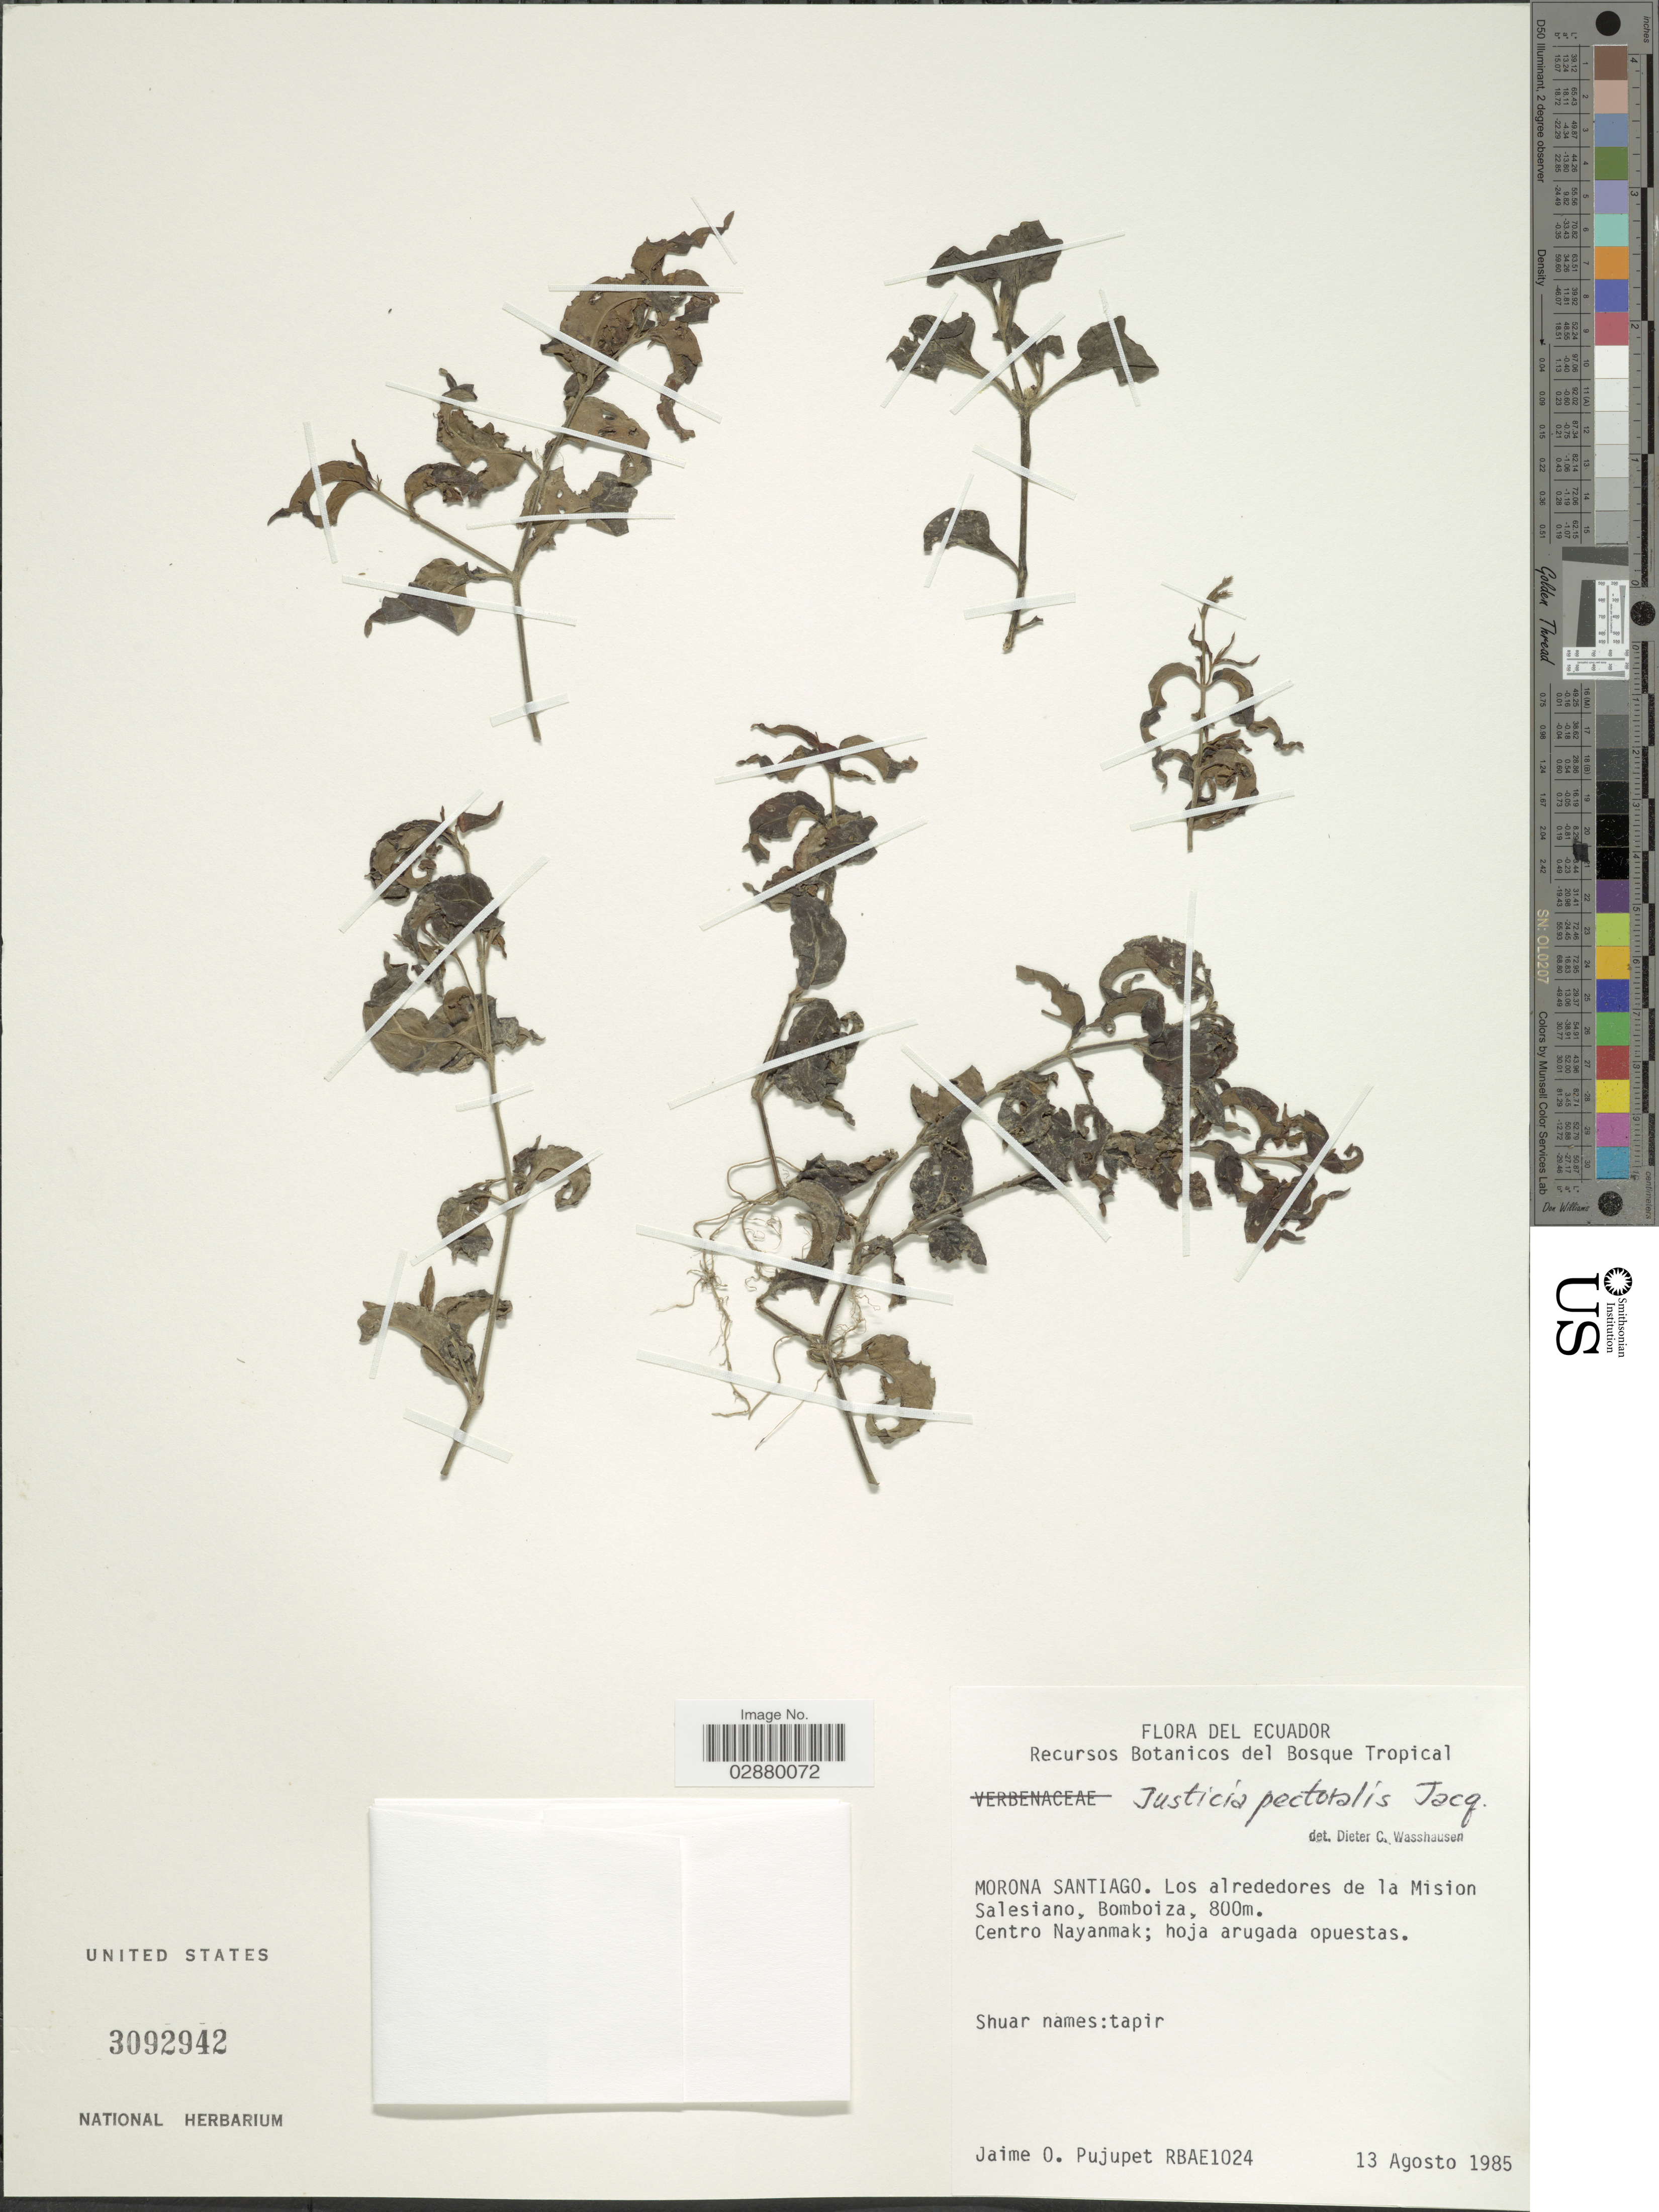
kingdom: Plantae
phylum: Tracheophyta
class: Magnoliopsida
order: Lamiales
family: Acanthaceae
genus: Justicia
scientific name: Justicia pectoralis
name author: Jacq.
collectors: J. Pujupet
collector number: RBAE1024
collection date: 1985-08-13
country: Ecuador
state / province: Morona-Santiago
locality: Los alrededores de la Mision Salesiano, Bomnoiza. Centro Nayanmak.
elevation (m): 800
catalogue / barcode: US 3092942